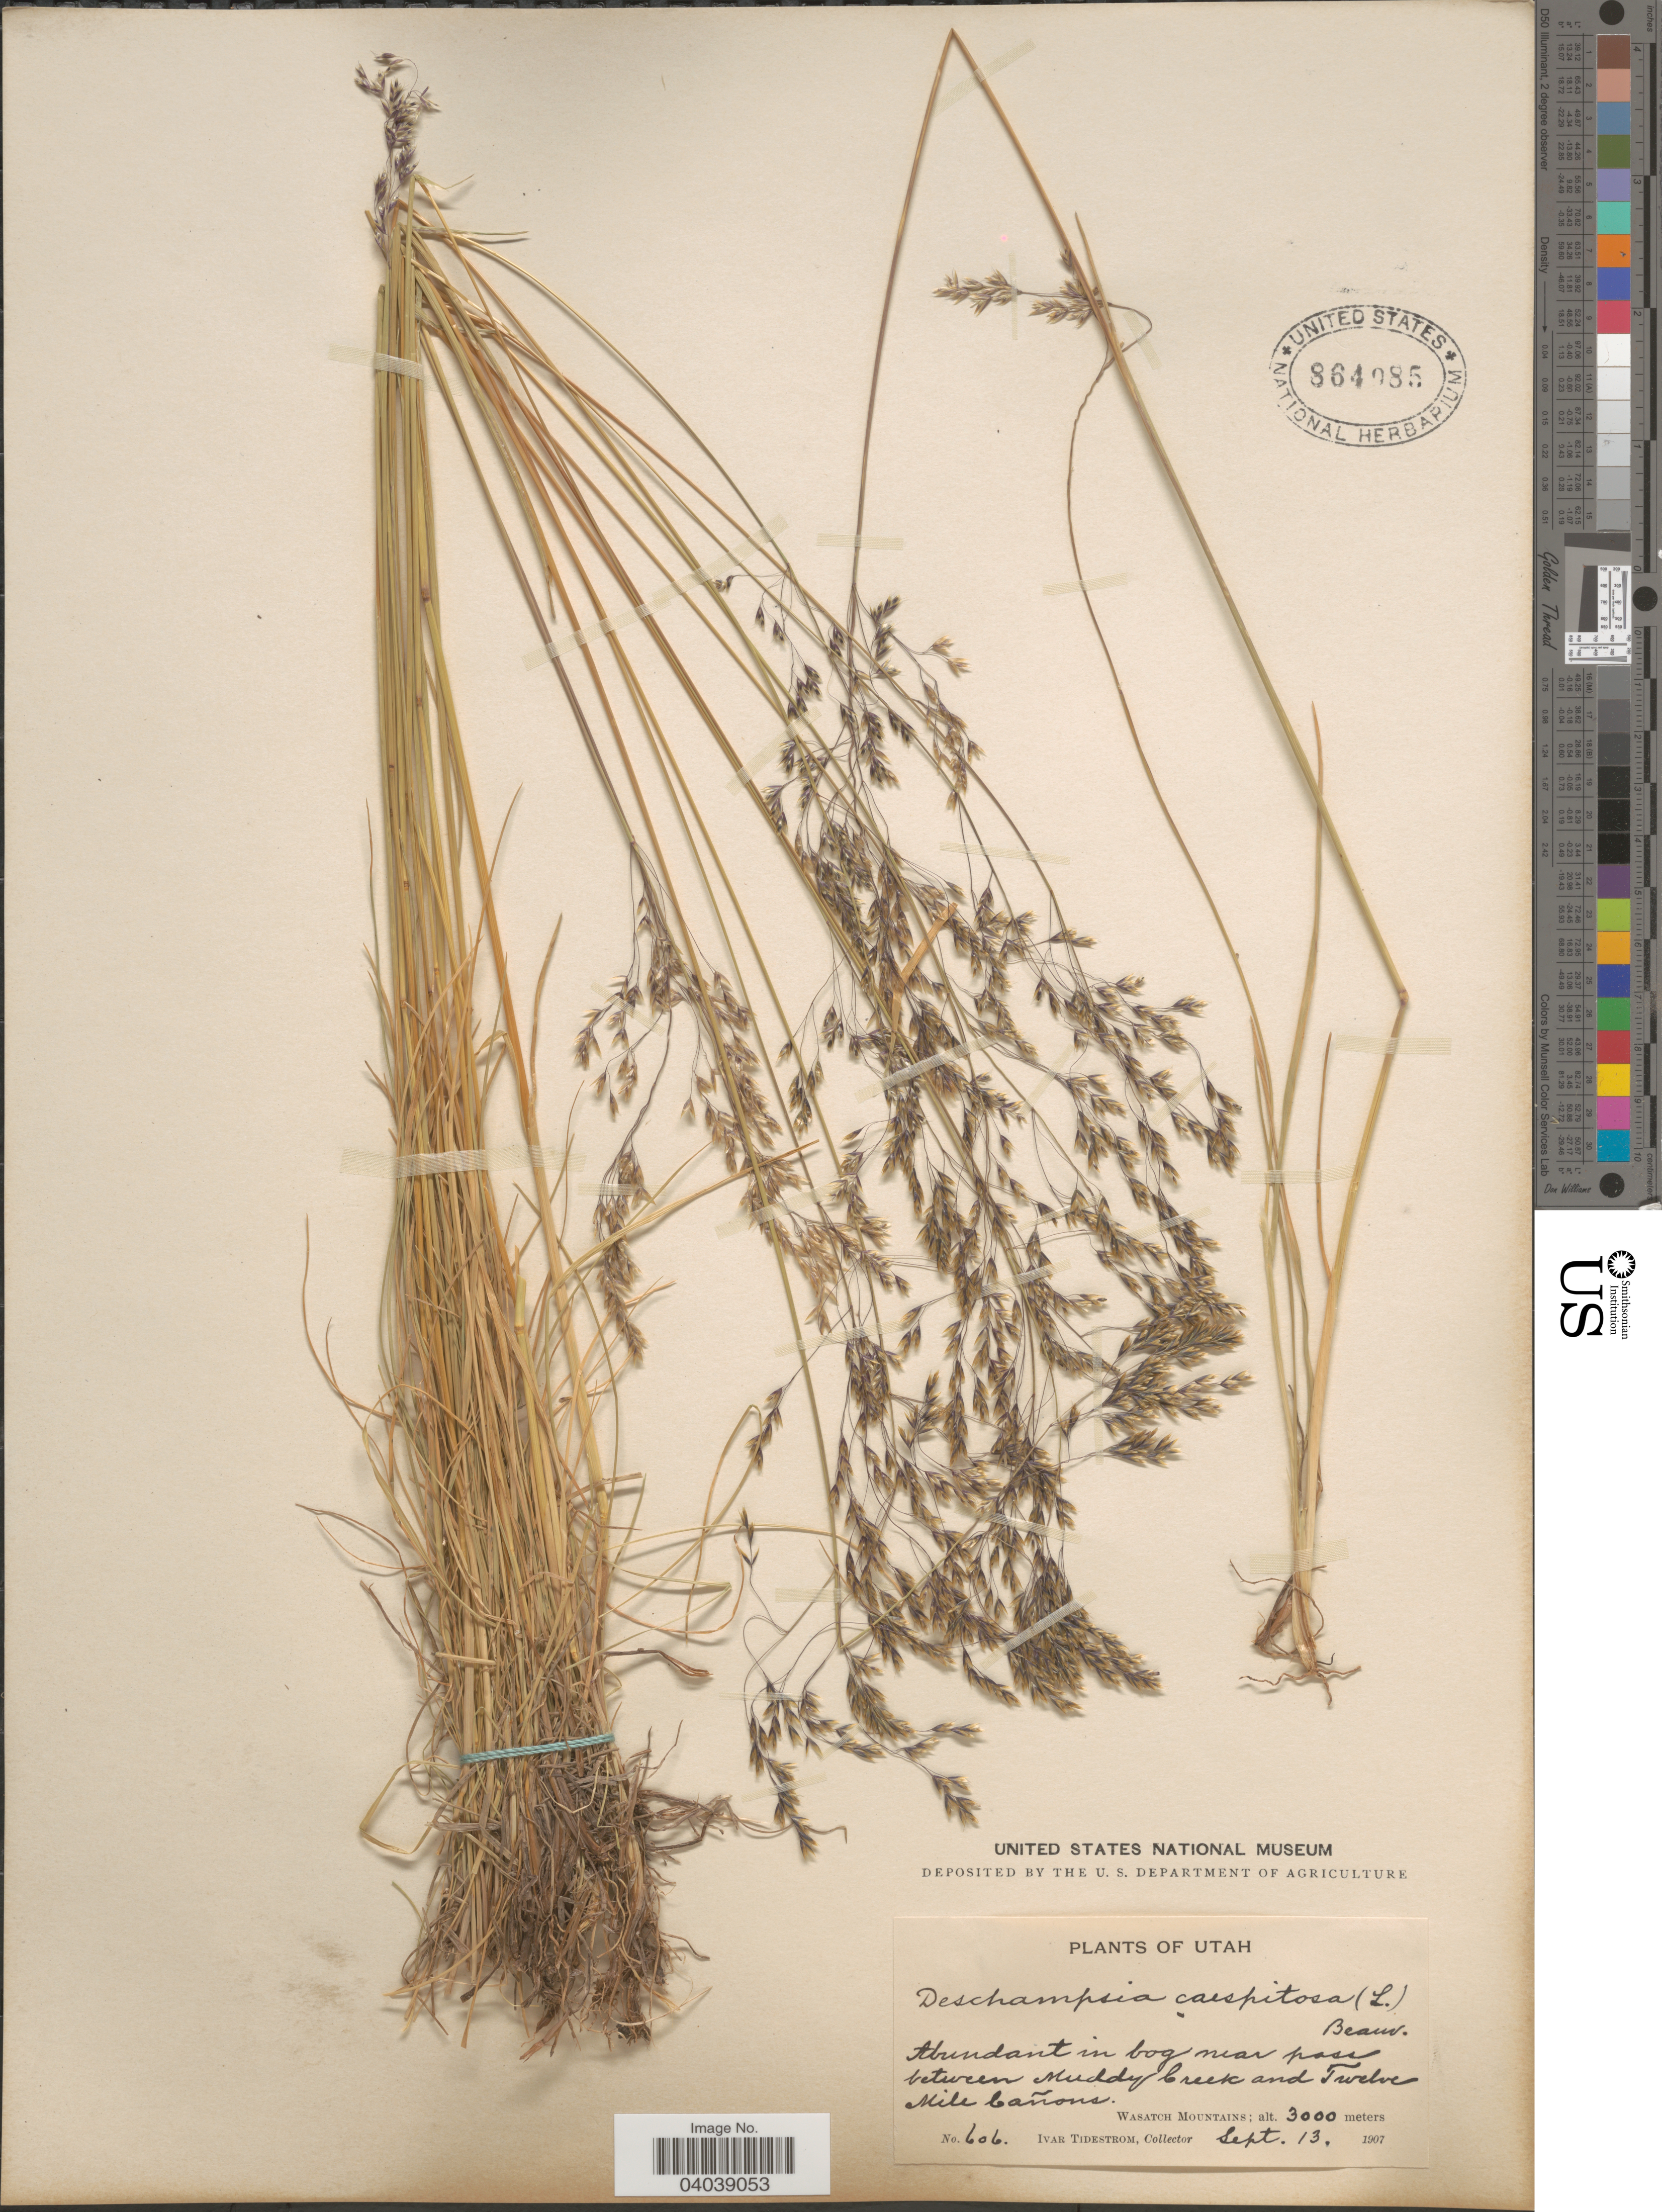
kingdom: Plantae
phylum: Tracheophyta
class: Liliopsida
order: Poales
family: Poaceae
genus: Deschampsia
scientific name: Deschampsia cespitosa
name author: (L.) P. Beauv.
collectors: I. F. Tidestrom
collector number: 606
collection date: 1907-09-13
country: United States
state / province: Utah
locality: In bog near pass between Muddy Creek and Twelve Mile Cañons. Wasatch Mountains.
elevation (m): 3000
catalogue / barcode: US 864085